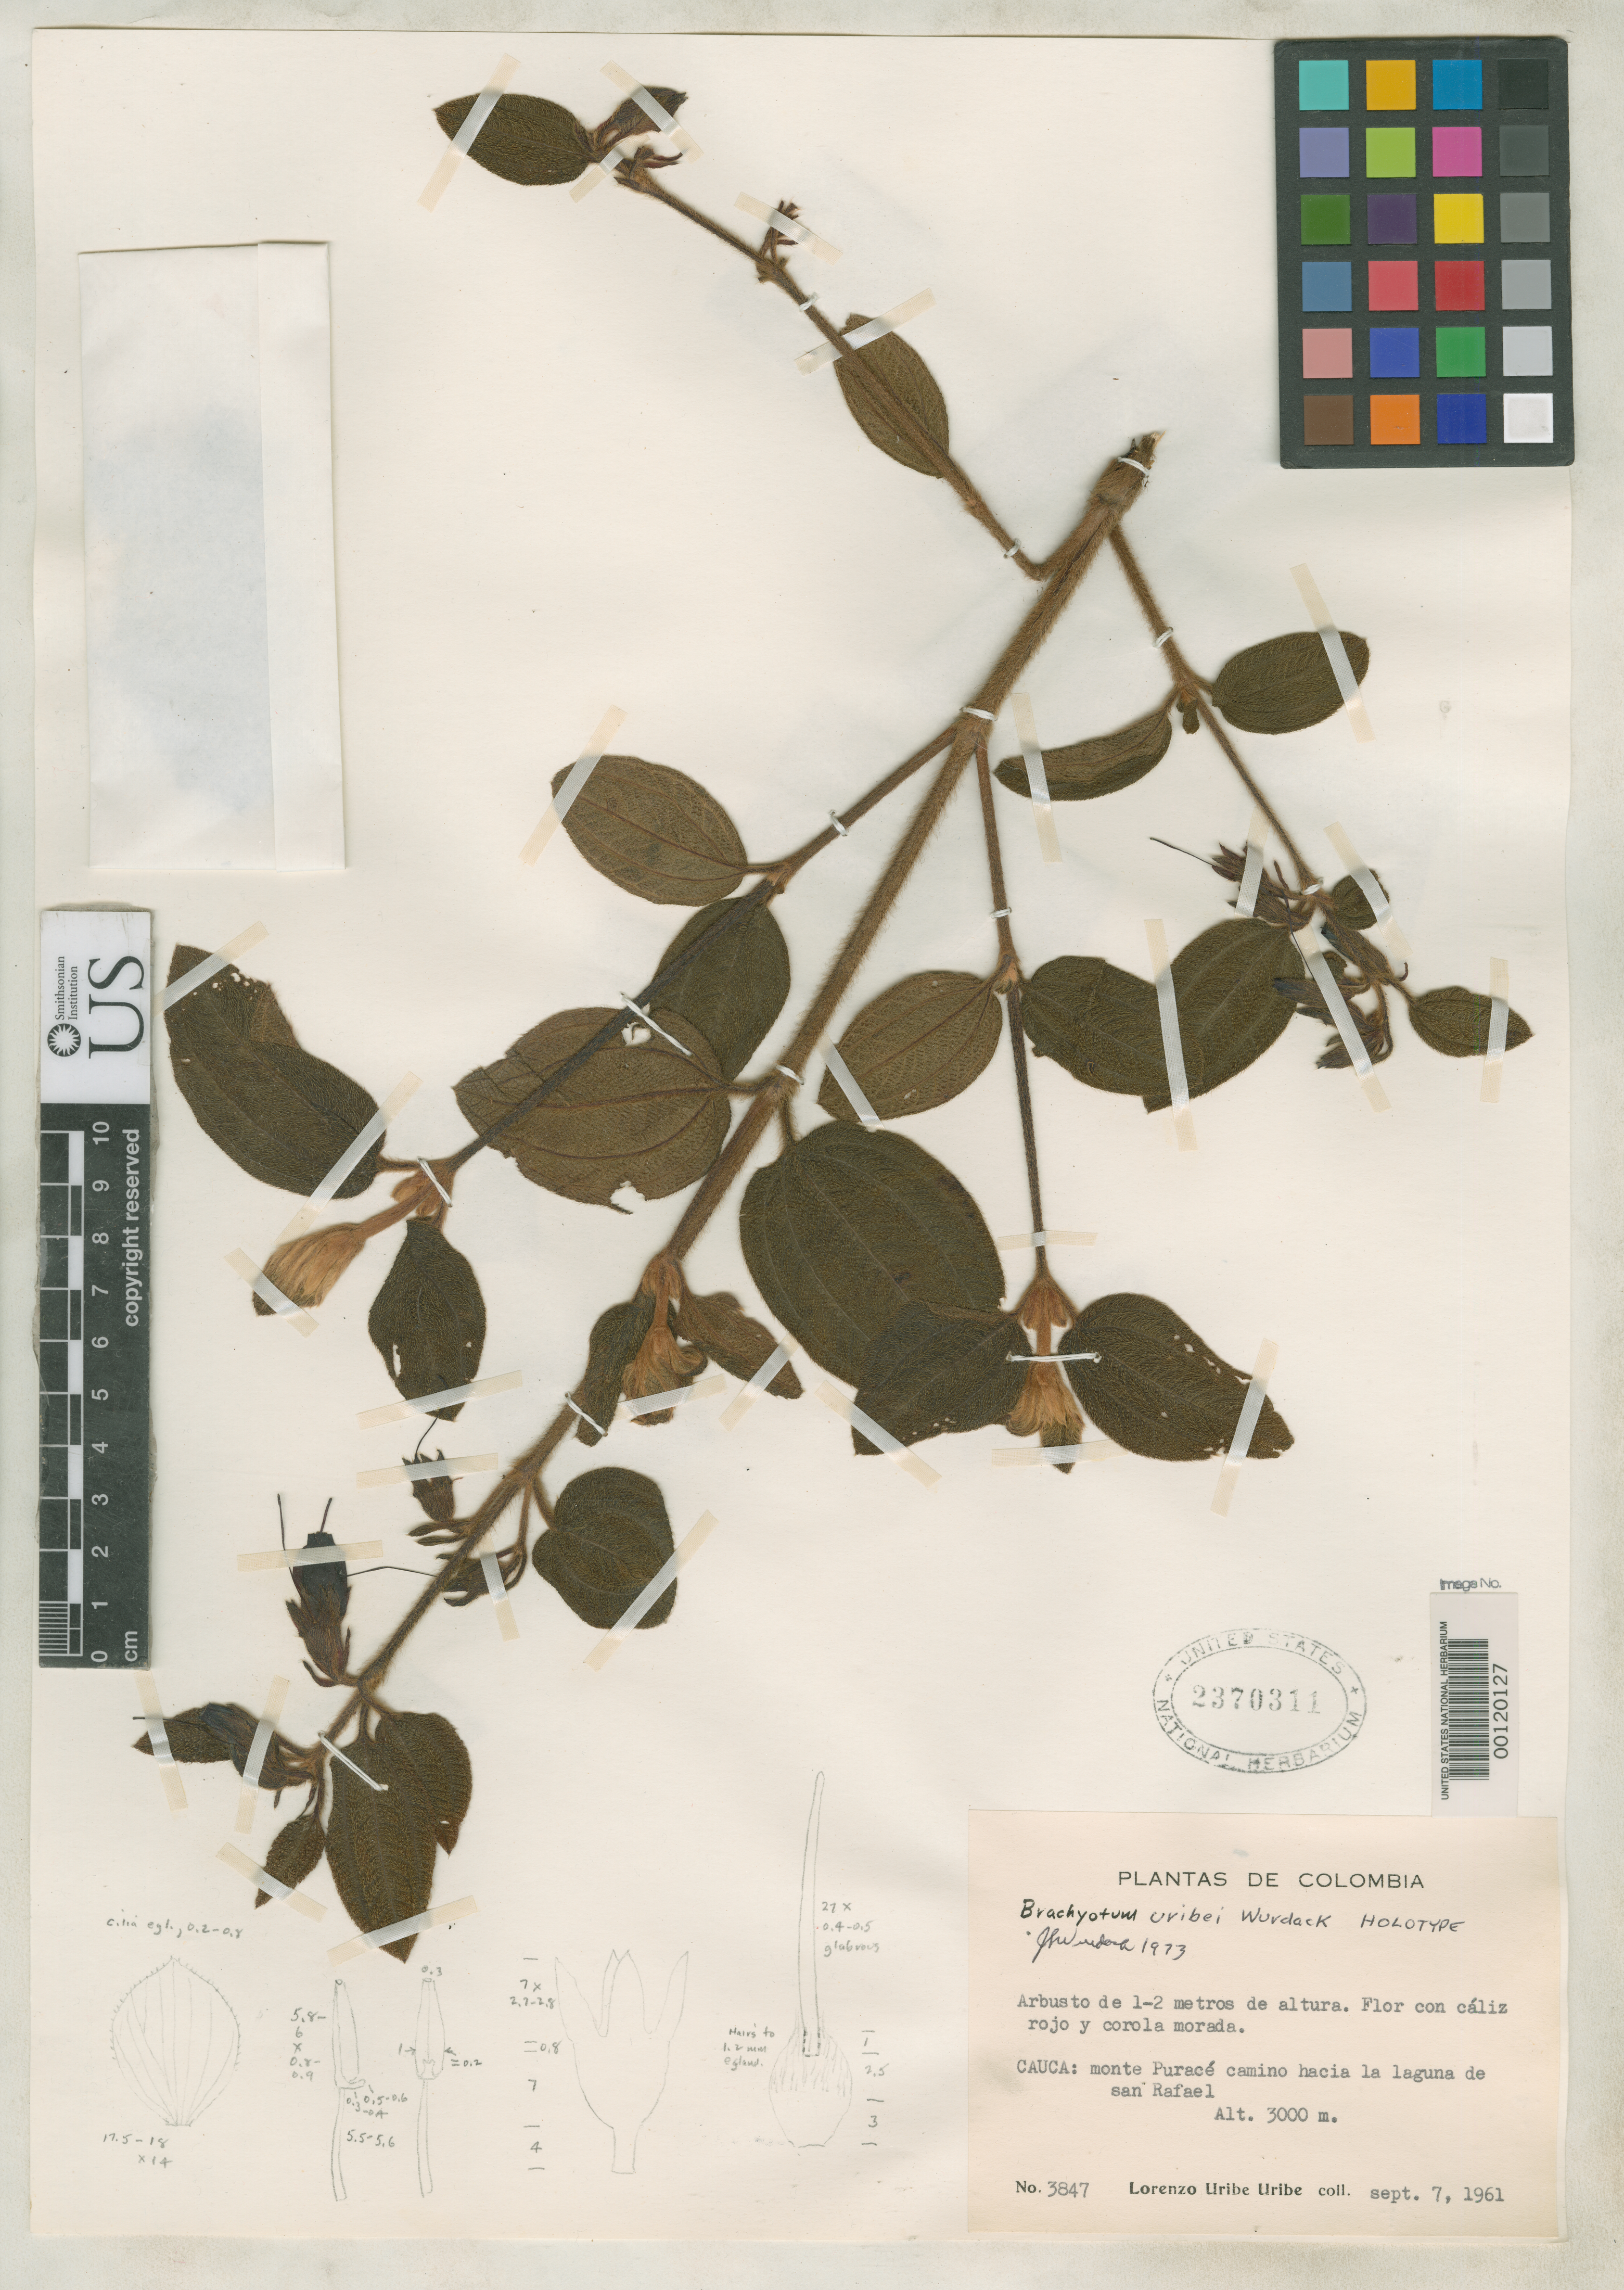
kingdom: Plantae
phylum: Tracheophyta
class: Magnoliopsida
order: Myrtales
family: Melastomataceae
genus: Brachyotum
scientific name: Brachyotum uribei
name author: Wurdack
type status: Holotype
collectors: L. Uribe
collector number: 3847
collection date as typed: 07 Sep 1961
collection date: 1961-09-07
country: Colombia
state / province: Cauca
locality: Purace.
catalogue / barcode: US 2370311